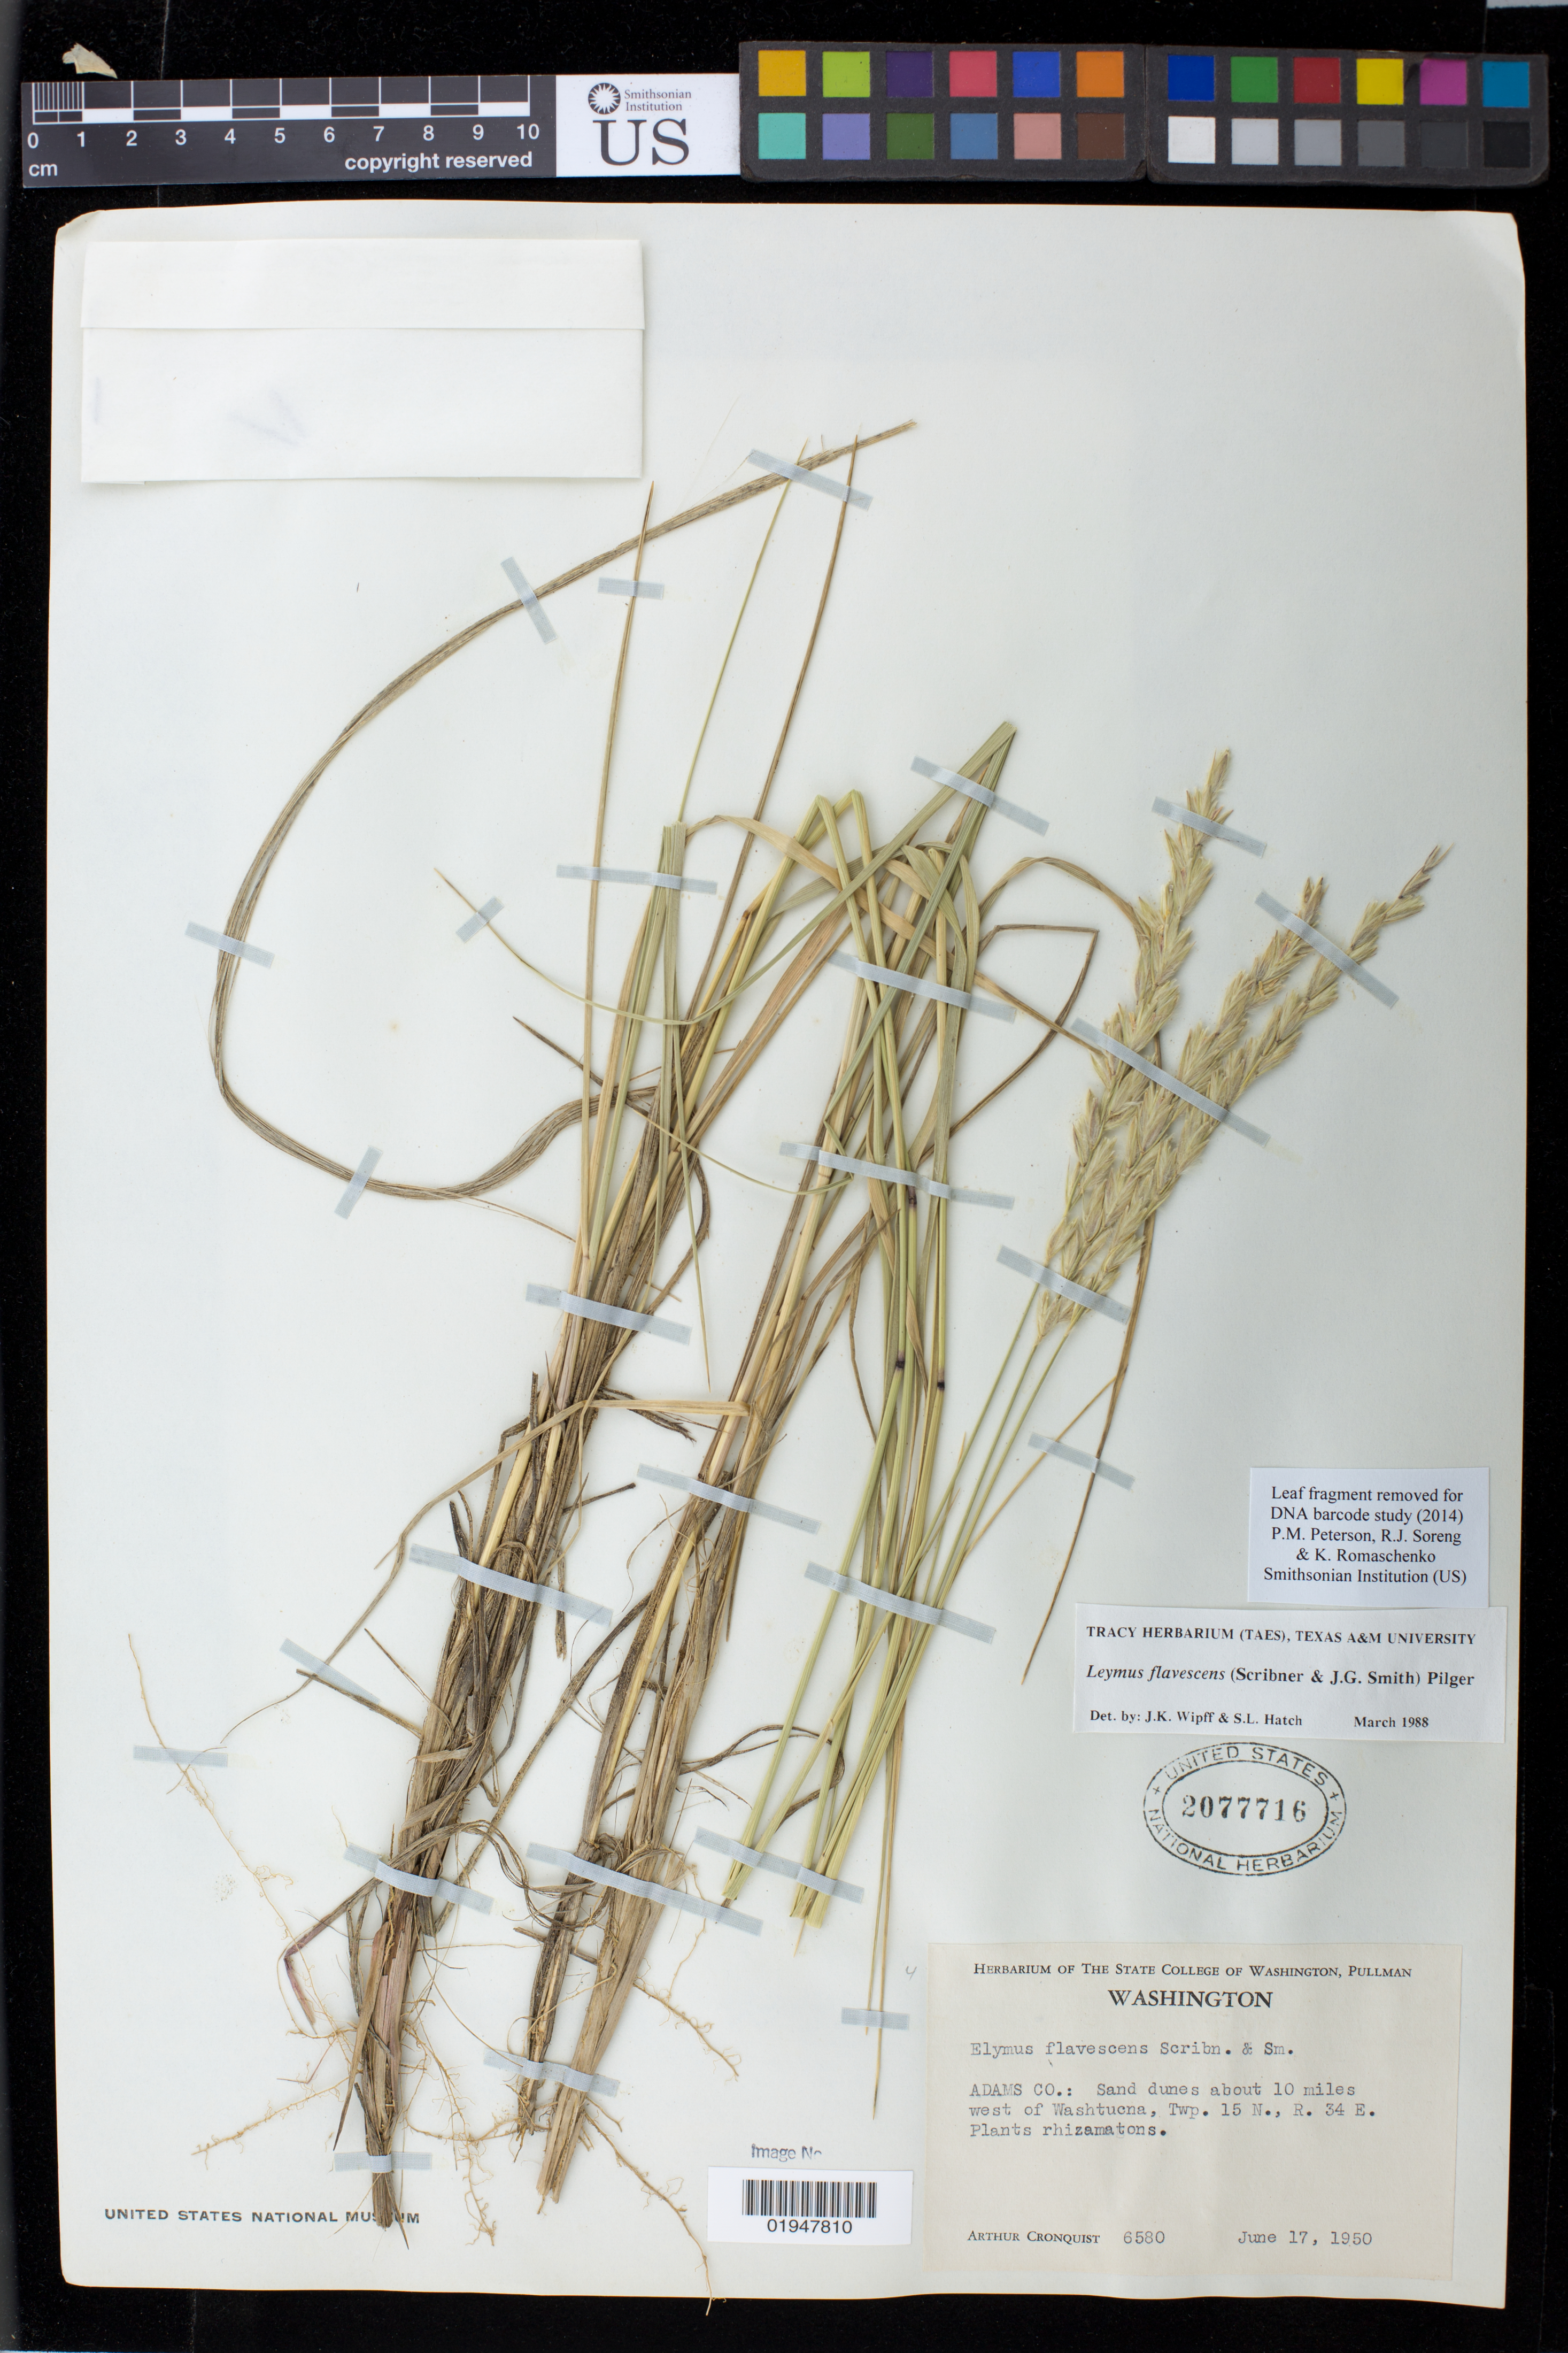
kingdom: Plantae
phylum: Tracheophyta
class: Liliopsida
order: Poales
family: Poaceae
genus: Leymus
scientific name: Leymus flavescens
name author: (Scribn. & J.G. Sm.) Pilg.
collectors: A. J. Cronquist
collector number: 6580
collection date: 1950-06-17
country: United States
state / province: Washington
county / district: Adams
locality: about 10 miles west of Washtucna, Twp. 15 N., R. 34 E.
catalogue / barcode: US 2077716